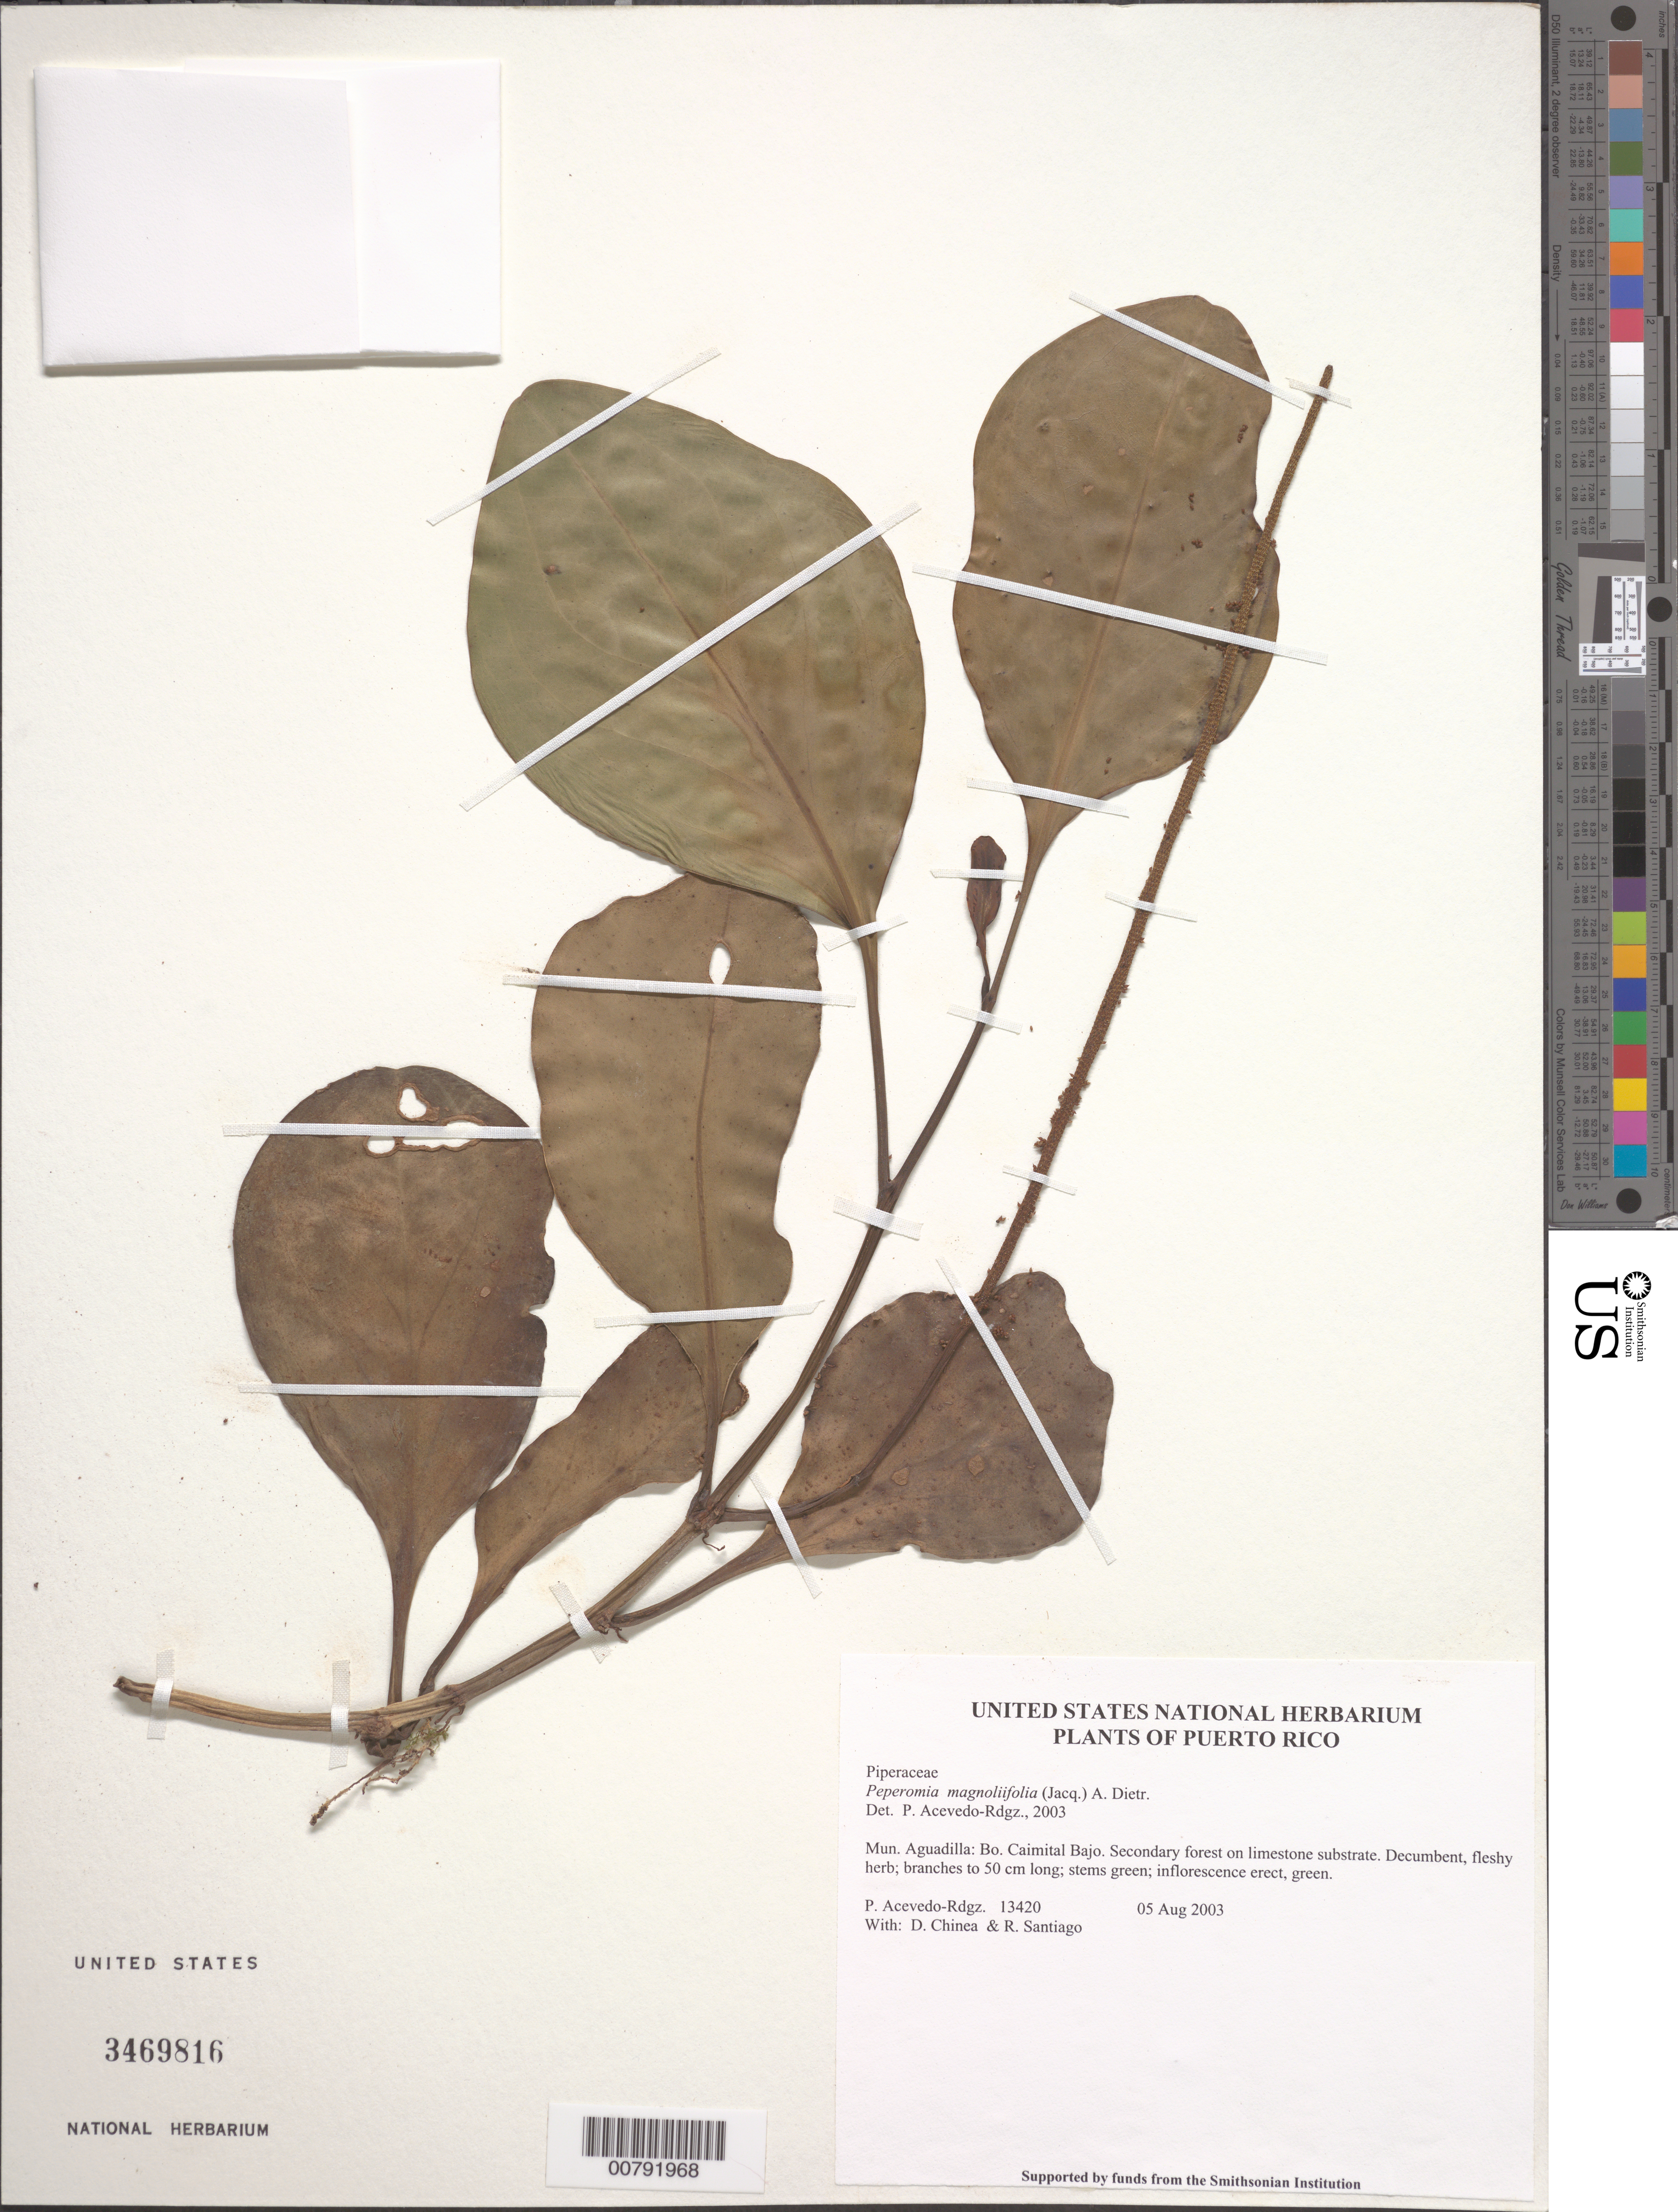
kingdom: Plantae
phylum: Tracheophyta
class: Magnoliopsida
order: Piperales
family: Piperaceae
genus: Peperomia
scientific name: Peperomia magnoliifolia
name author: (Jacq.) A. Dietr.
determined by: Acevedo-Rodríguez, P., (BOT), Smithsonian Institution - National Museum of Natural History (UNITED STATES)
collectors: P. Acevedo-Rodr., D. Chinea & R. Santiago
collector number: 13420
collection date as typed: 05 Aug 2003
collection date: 2003-08-05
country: Puerto Rico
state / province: Aguadilla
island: Puerto Rico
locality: Mun. Aguadilla: Bo. Caimital Bajo.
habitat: Secondary forest on limestone substrate.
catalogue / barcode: US 3469816